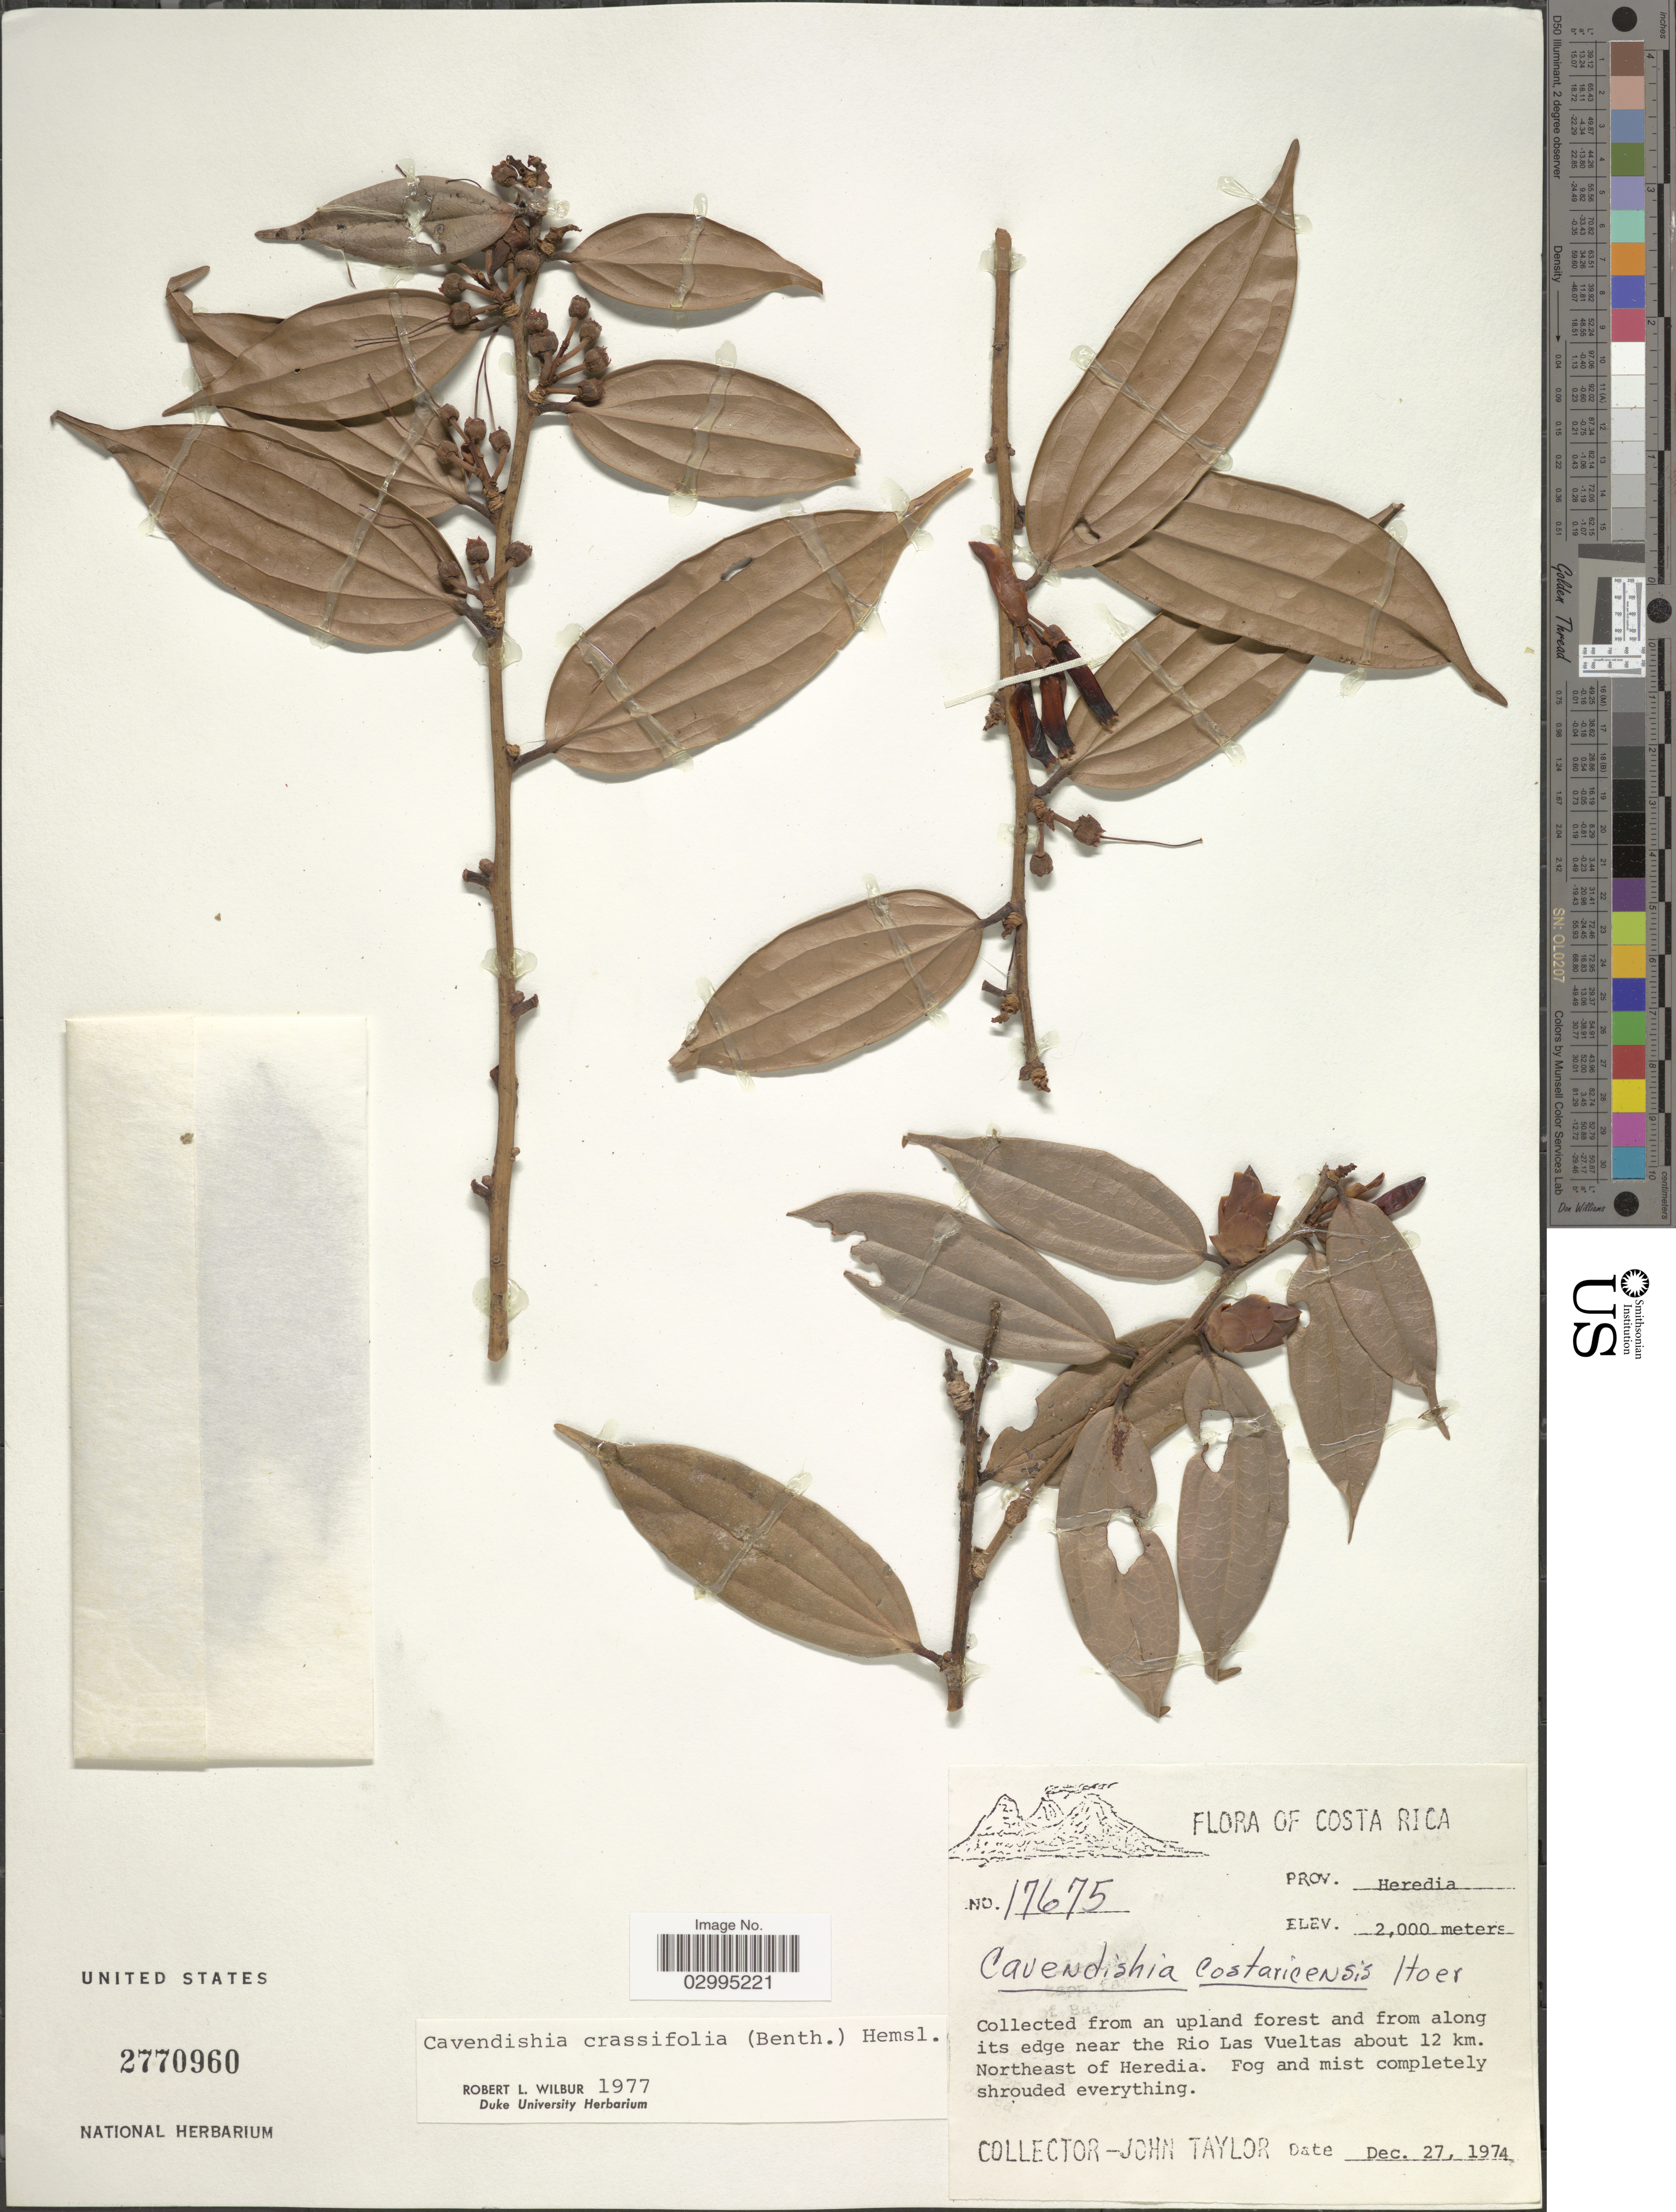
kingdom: Plantae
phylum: Tracheophyta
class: Magnoliopsida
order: Ericales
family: Ericaceae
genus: Cavendishia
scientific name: Cavendishia crassifolia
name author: (Benth.) Hemsl.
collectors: J. Taylor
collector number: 17675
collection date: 1974-12-27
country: Costa Rica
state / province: Heredia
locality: Near the Rio Las Vueltas about 12 km. Northeast of Heredia.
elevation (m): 2000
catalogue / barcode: US 2770960